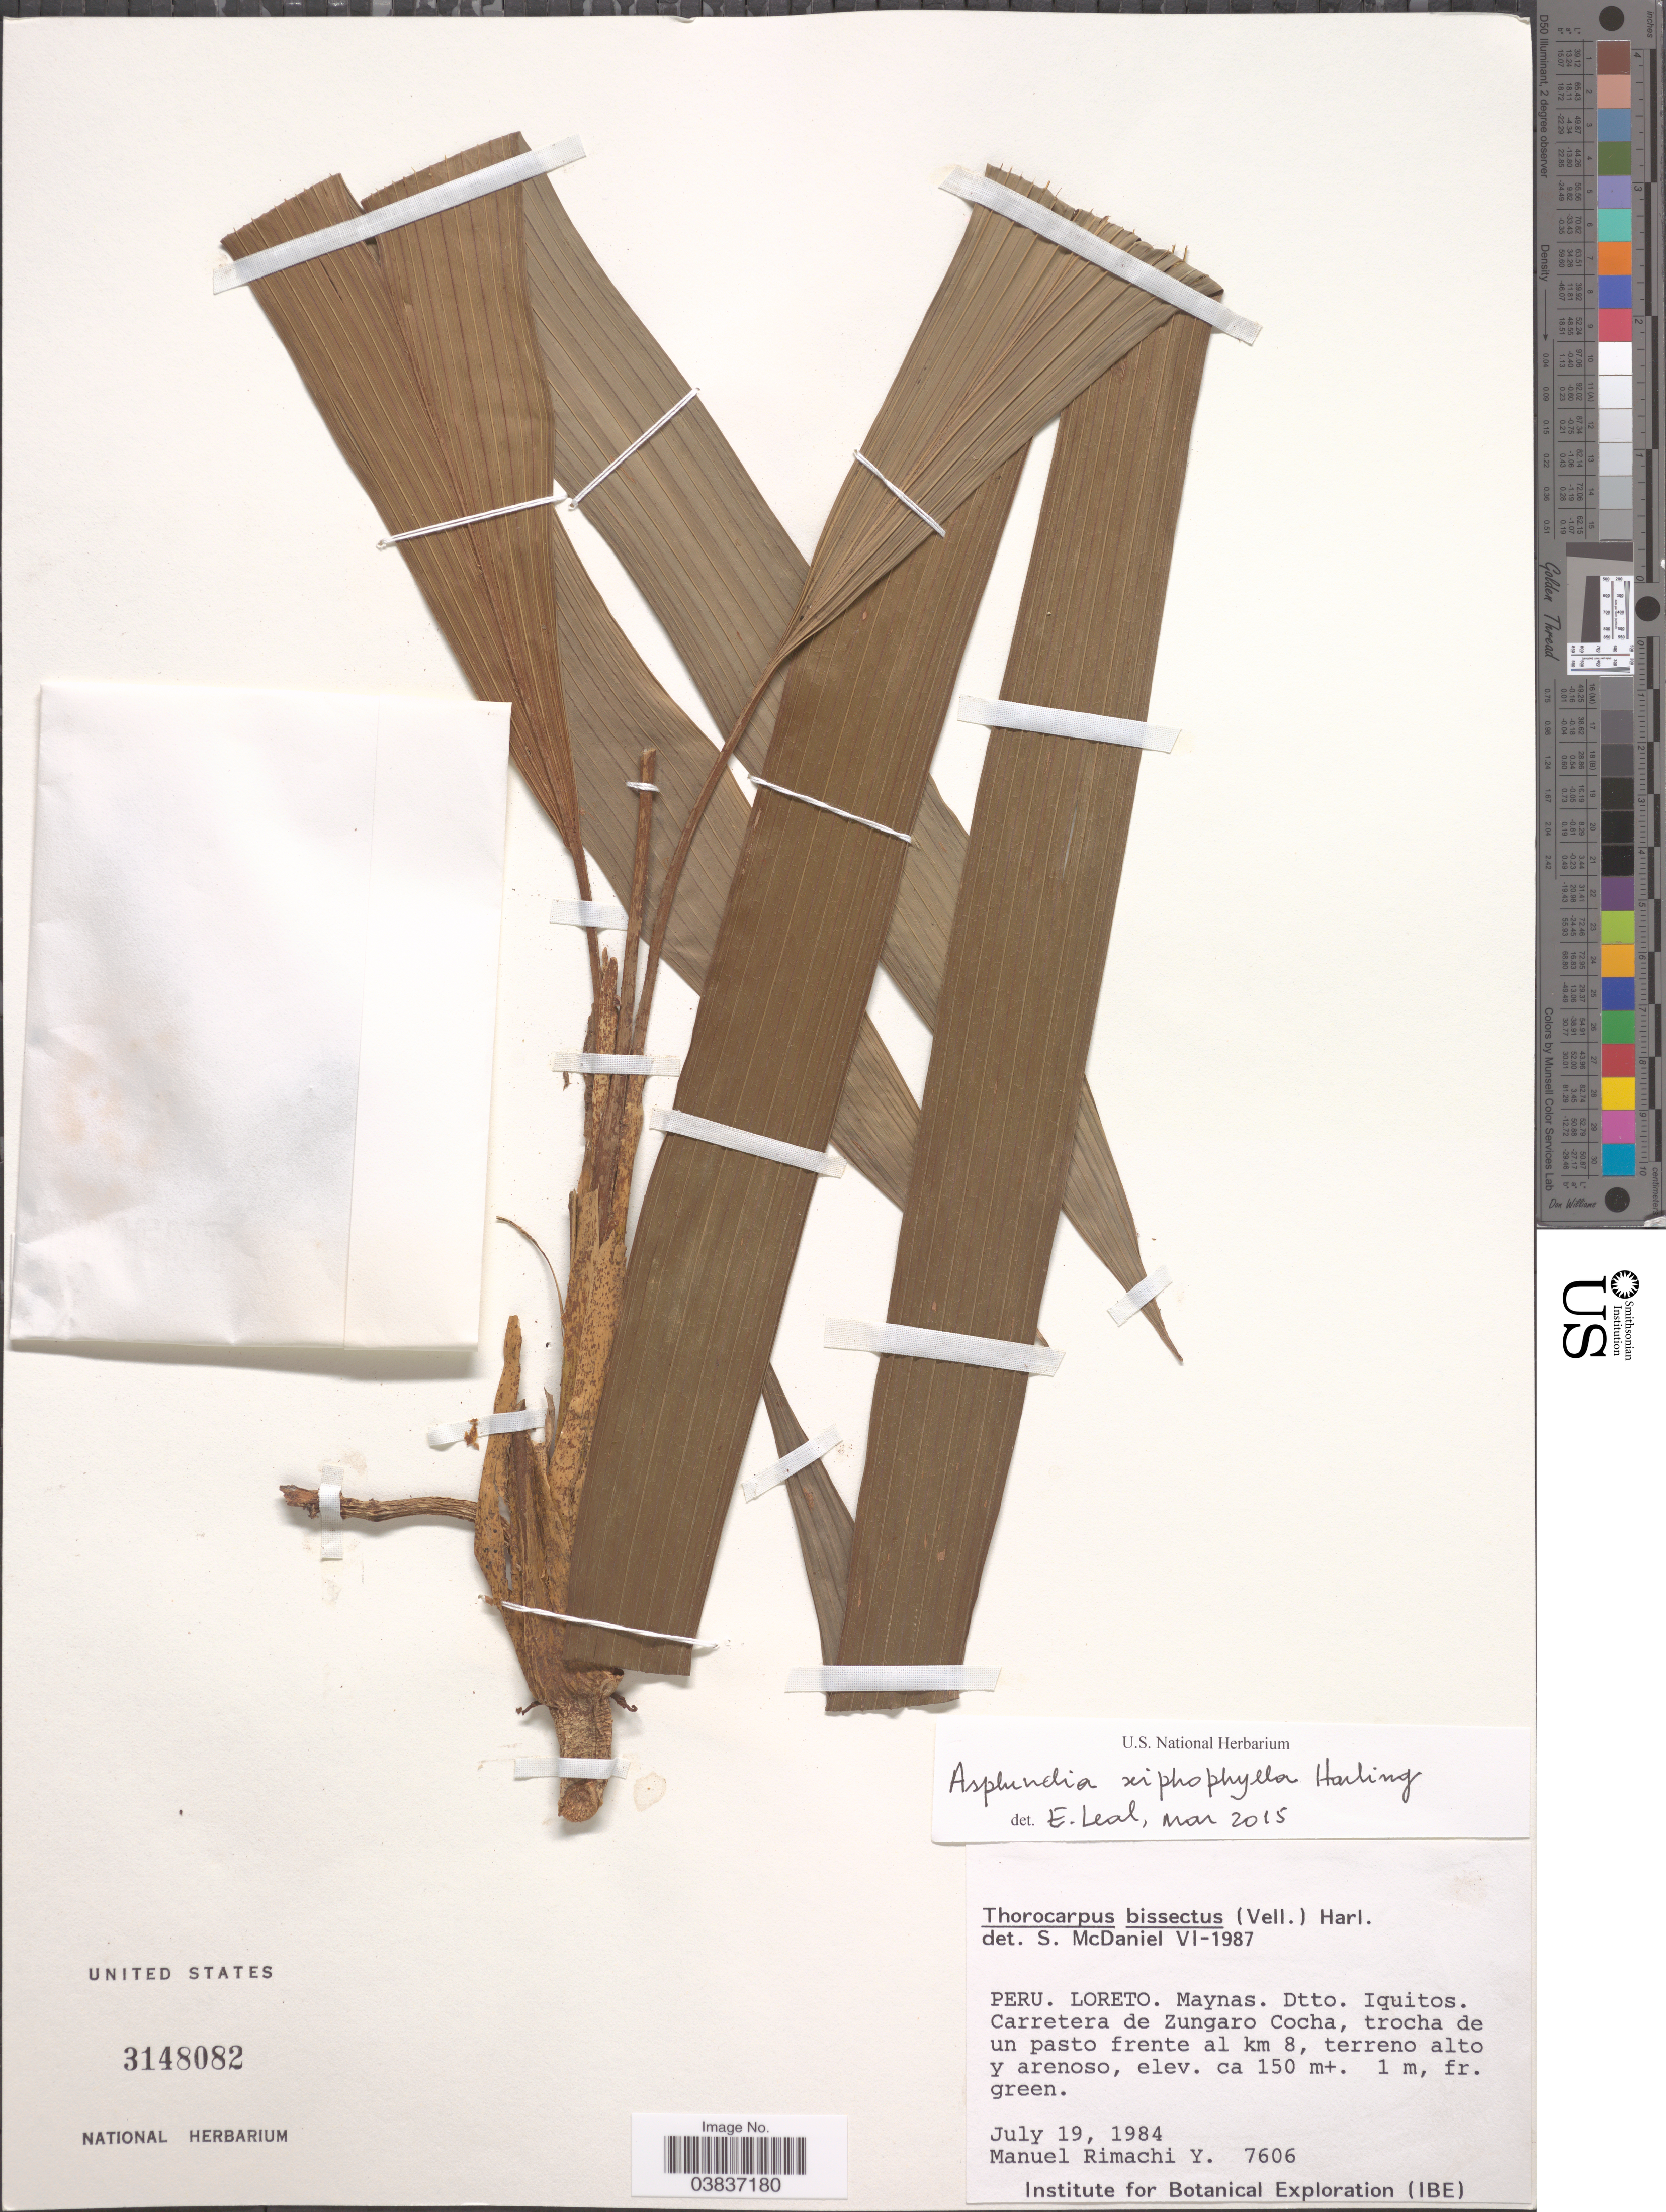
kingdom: Plantae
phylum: Tracheophyta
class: Liliopsida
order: Pandanales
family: Cyclanthaceae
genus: Asplundia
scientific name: Asplundia schizotepala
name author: Harling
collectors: M. Rimachi Y.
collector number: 7606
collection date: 1984-07-19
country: Peru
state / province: Loreto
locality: Maynas. Dtto. Iquitos. Carretera de Zungaro Cocha, trocha de un pasto frente al km 8.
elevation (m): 150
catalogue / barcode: US 3148082